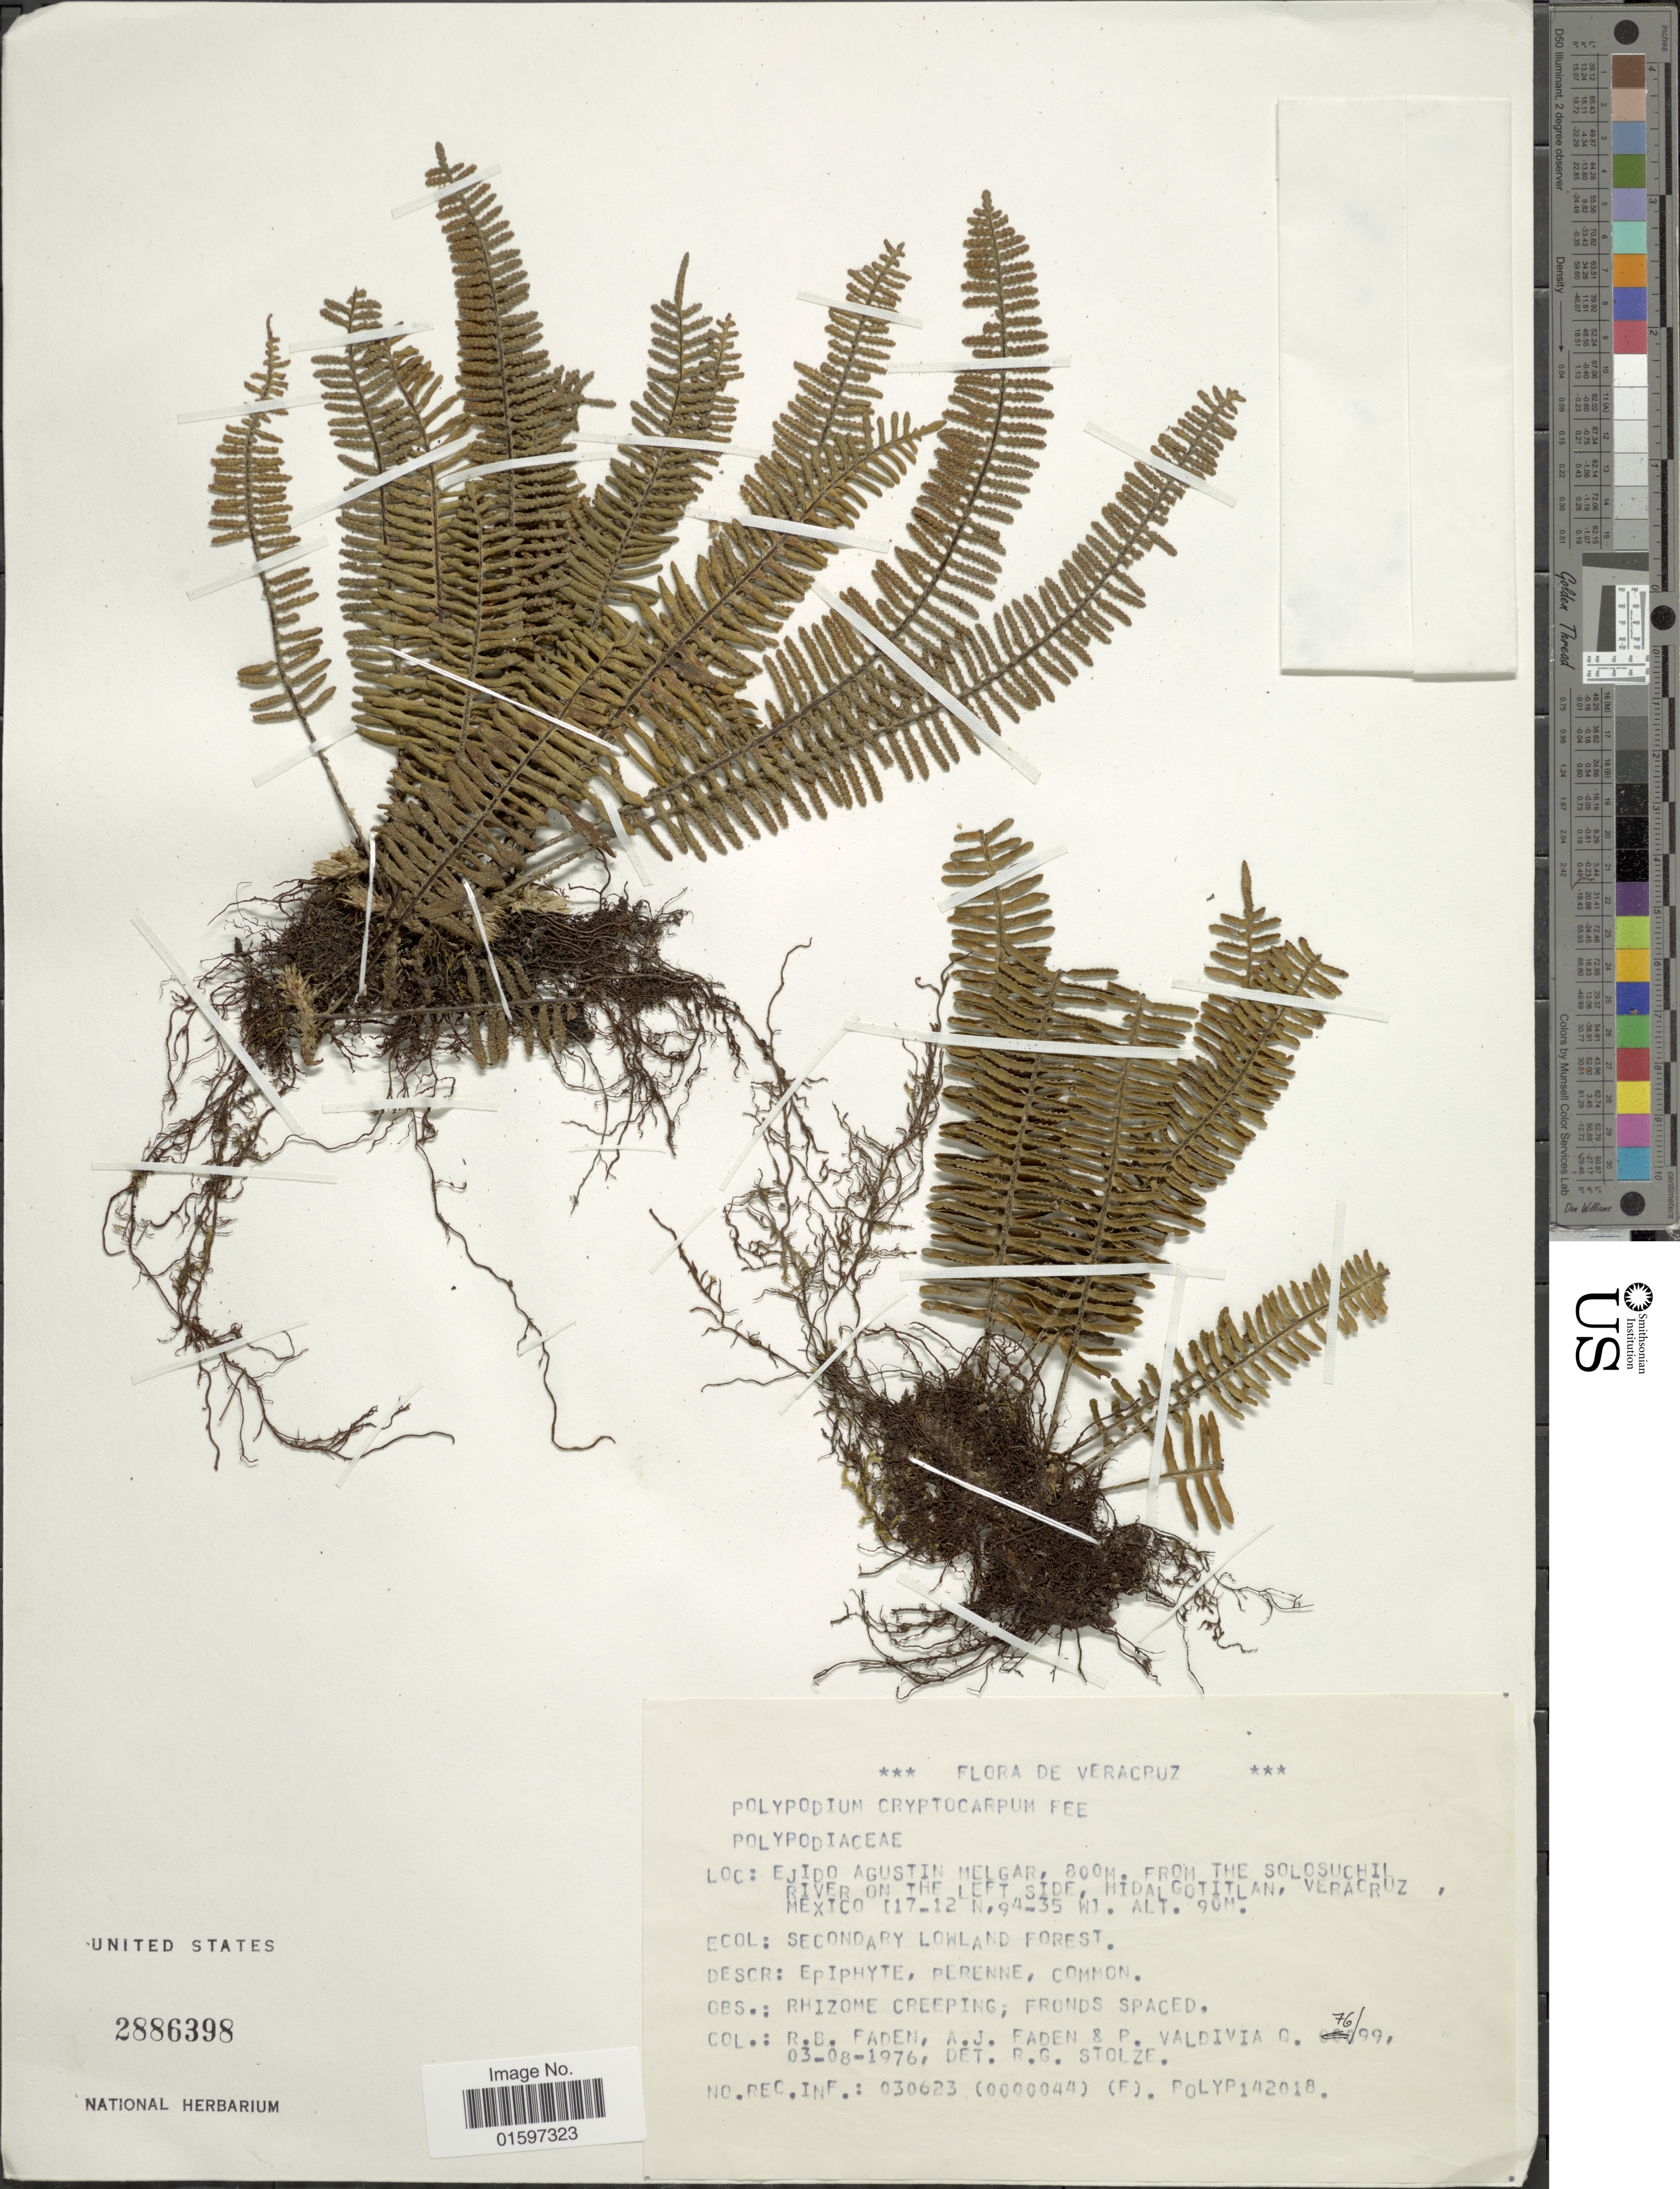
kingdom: Plantae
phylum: Tracheophyta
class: Polypodiopsida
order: Polypodiales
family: Polypodiaceae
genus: Pleopeltis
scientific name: Pleopeltis cryptocarpa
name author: (Fée) A.R. Sm. & Tejero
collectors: R. B. Faden, A. J. Faden & P. E. Valdivia Q.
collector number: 76/99*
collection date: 1976-08-03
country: Mexico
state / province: Veracruz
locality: Veracruz Augustin Melgar, 800 m. from the Solosuchil river on the left side, Hidalgotitlan, Veracruz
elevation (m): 90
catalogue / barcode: US 2886398